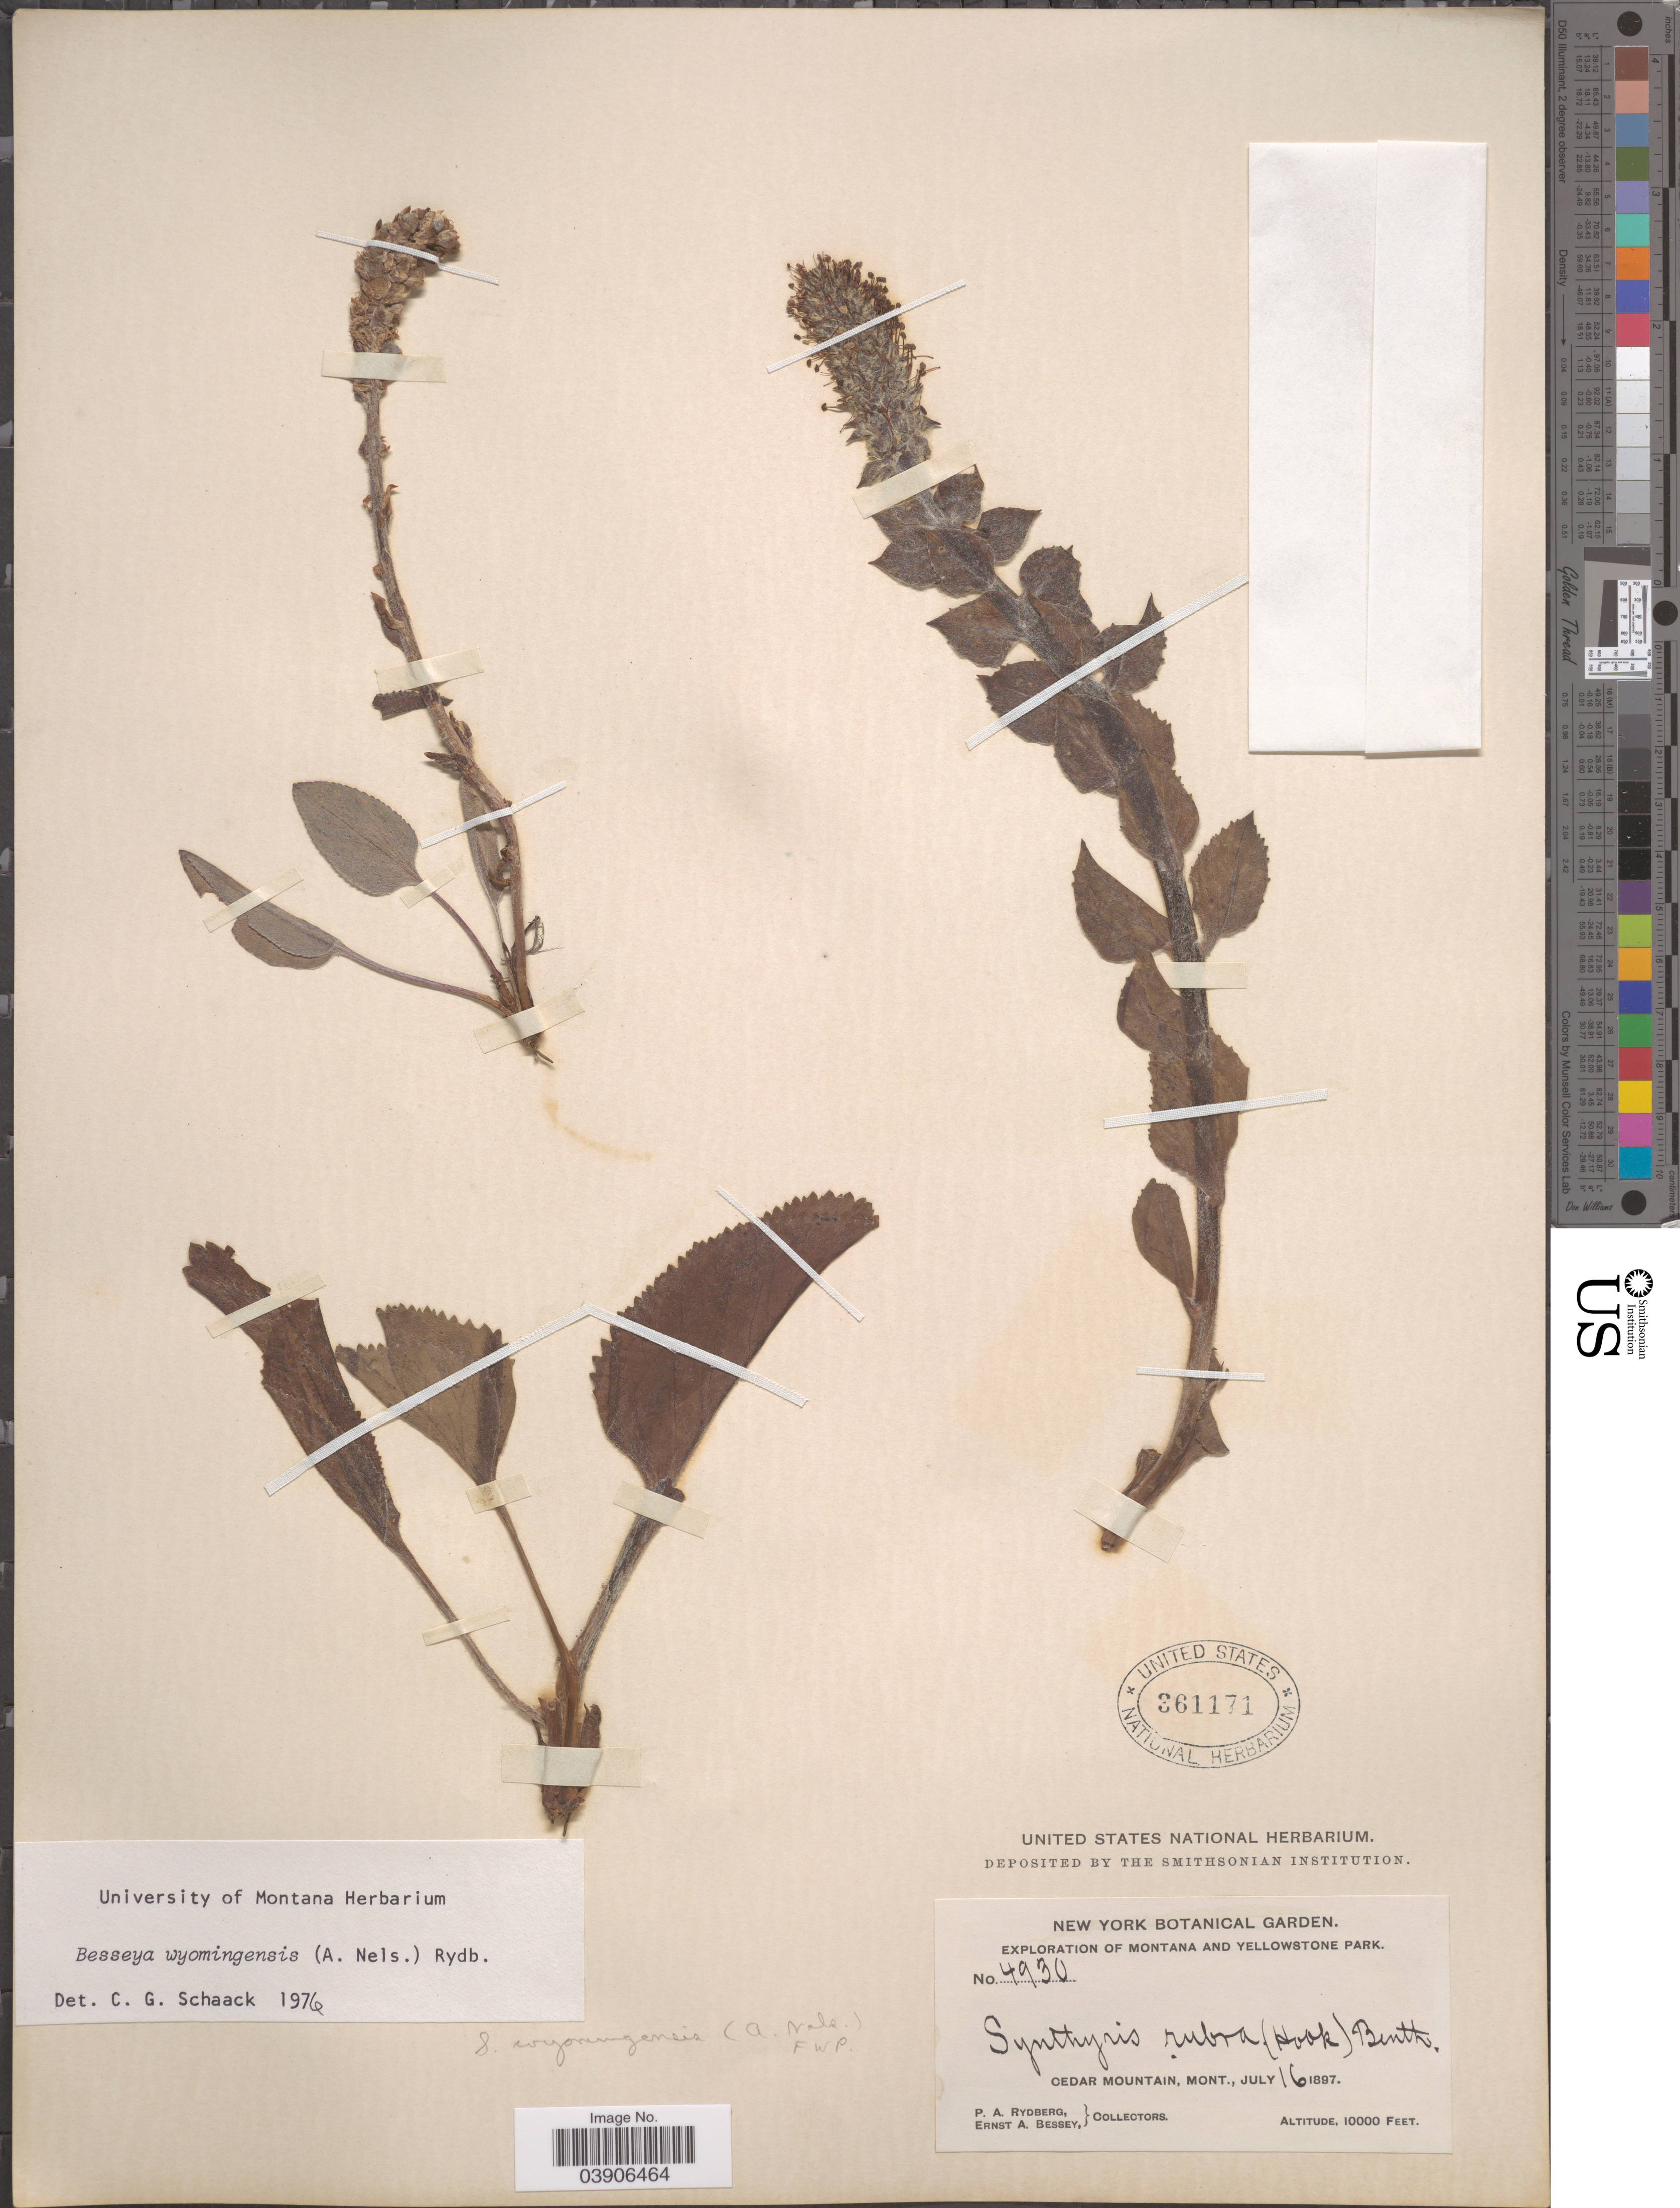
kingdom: Plantae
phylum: Tracheophyta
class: Magnoliopsida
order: Lamiales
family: Plantaginaceae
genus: Synthyris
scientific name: Synthyris wyomingensis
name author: A. Heller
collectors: P. A. Rydberg & E. A. Bessey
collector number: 4930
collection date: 1897-07-16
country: United States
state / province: Montana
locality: Yellowstone Park. Cedar Mountain.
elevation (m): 3048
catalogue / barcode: US 361171